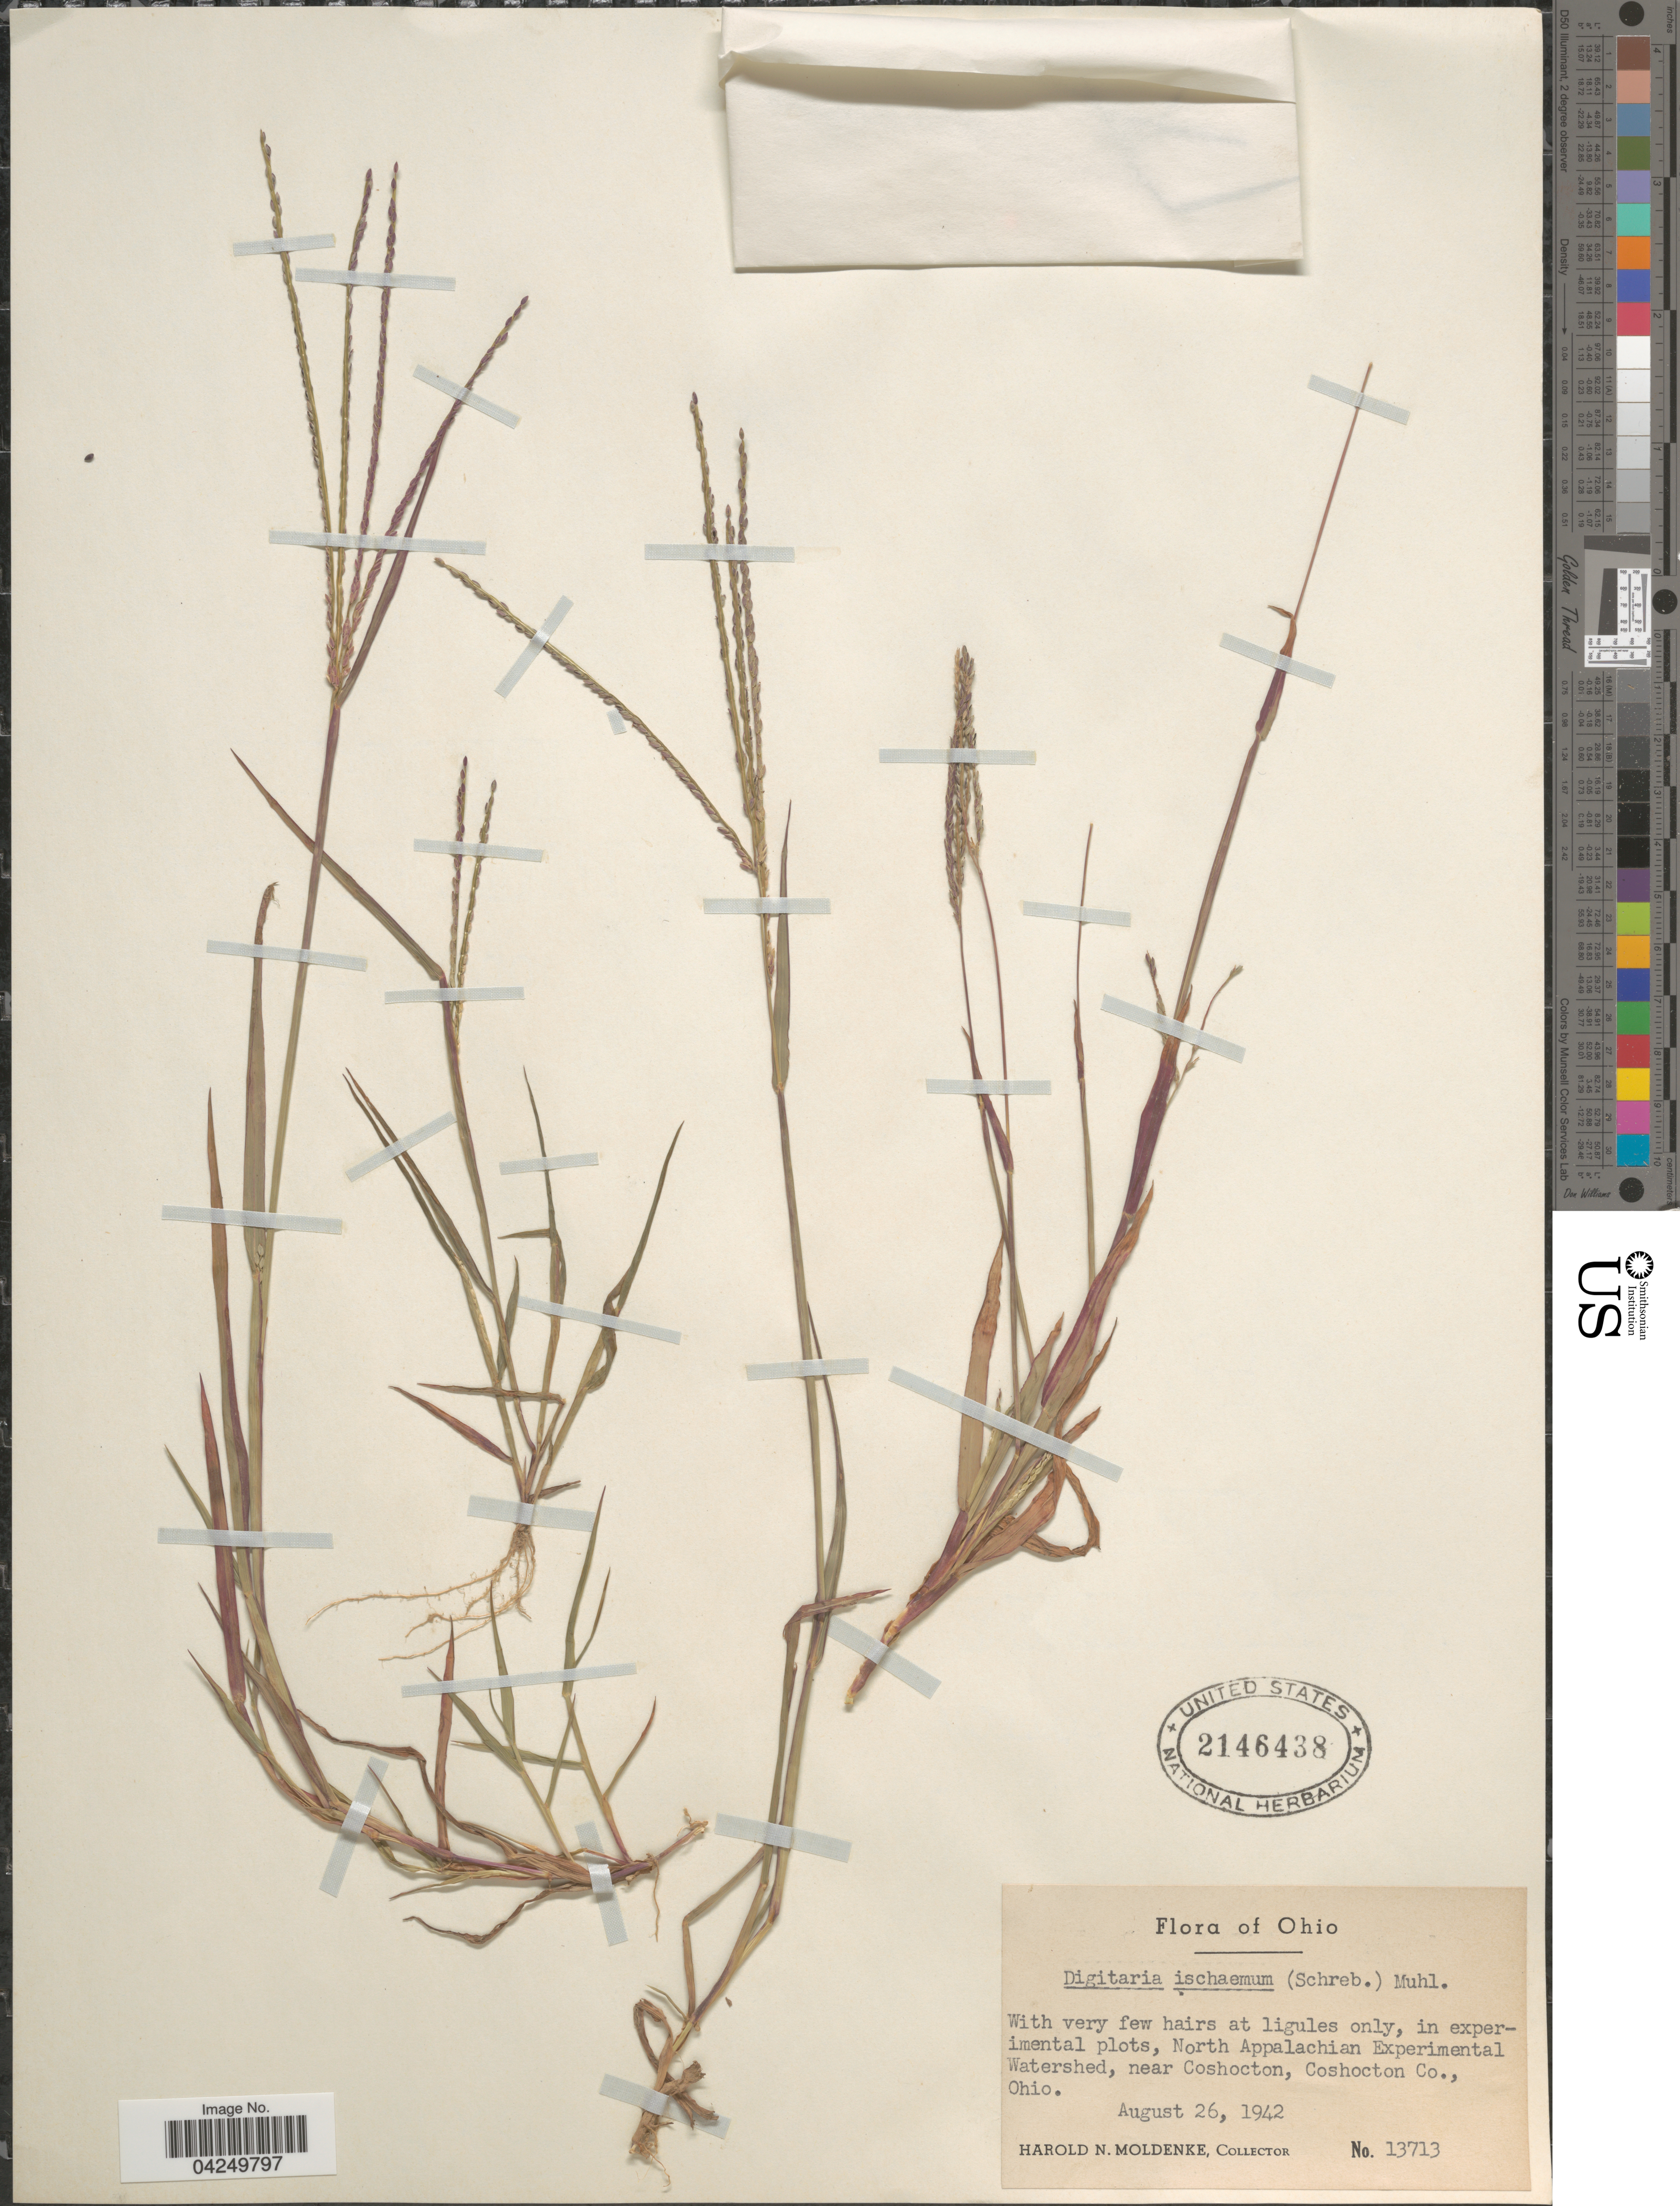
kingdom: Plantae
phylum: Tracheophyta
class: Liliopsida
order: Poales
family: Poaceae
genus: Digitaria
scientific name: Digitaria ischaemum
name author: (Schreber) Schreber ex Muhl.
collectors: H. N. Moldenke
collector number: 13713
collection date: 1942-08-26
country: United States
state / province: Ohio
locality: North Appalachian Experimental Watershed, near Coshocton, Coshocton Co.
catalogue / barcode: US 2146438